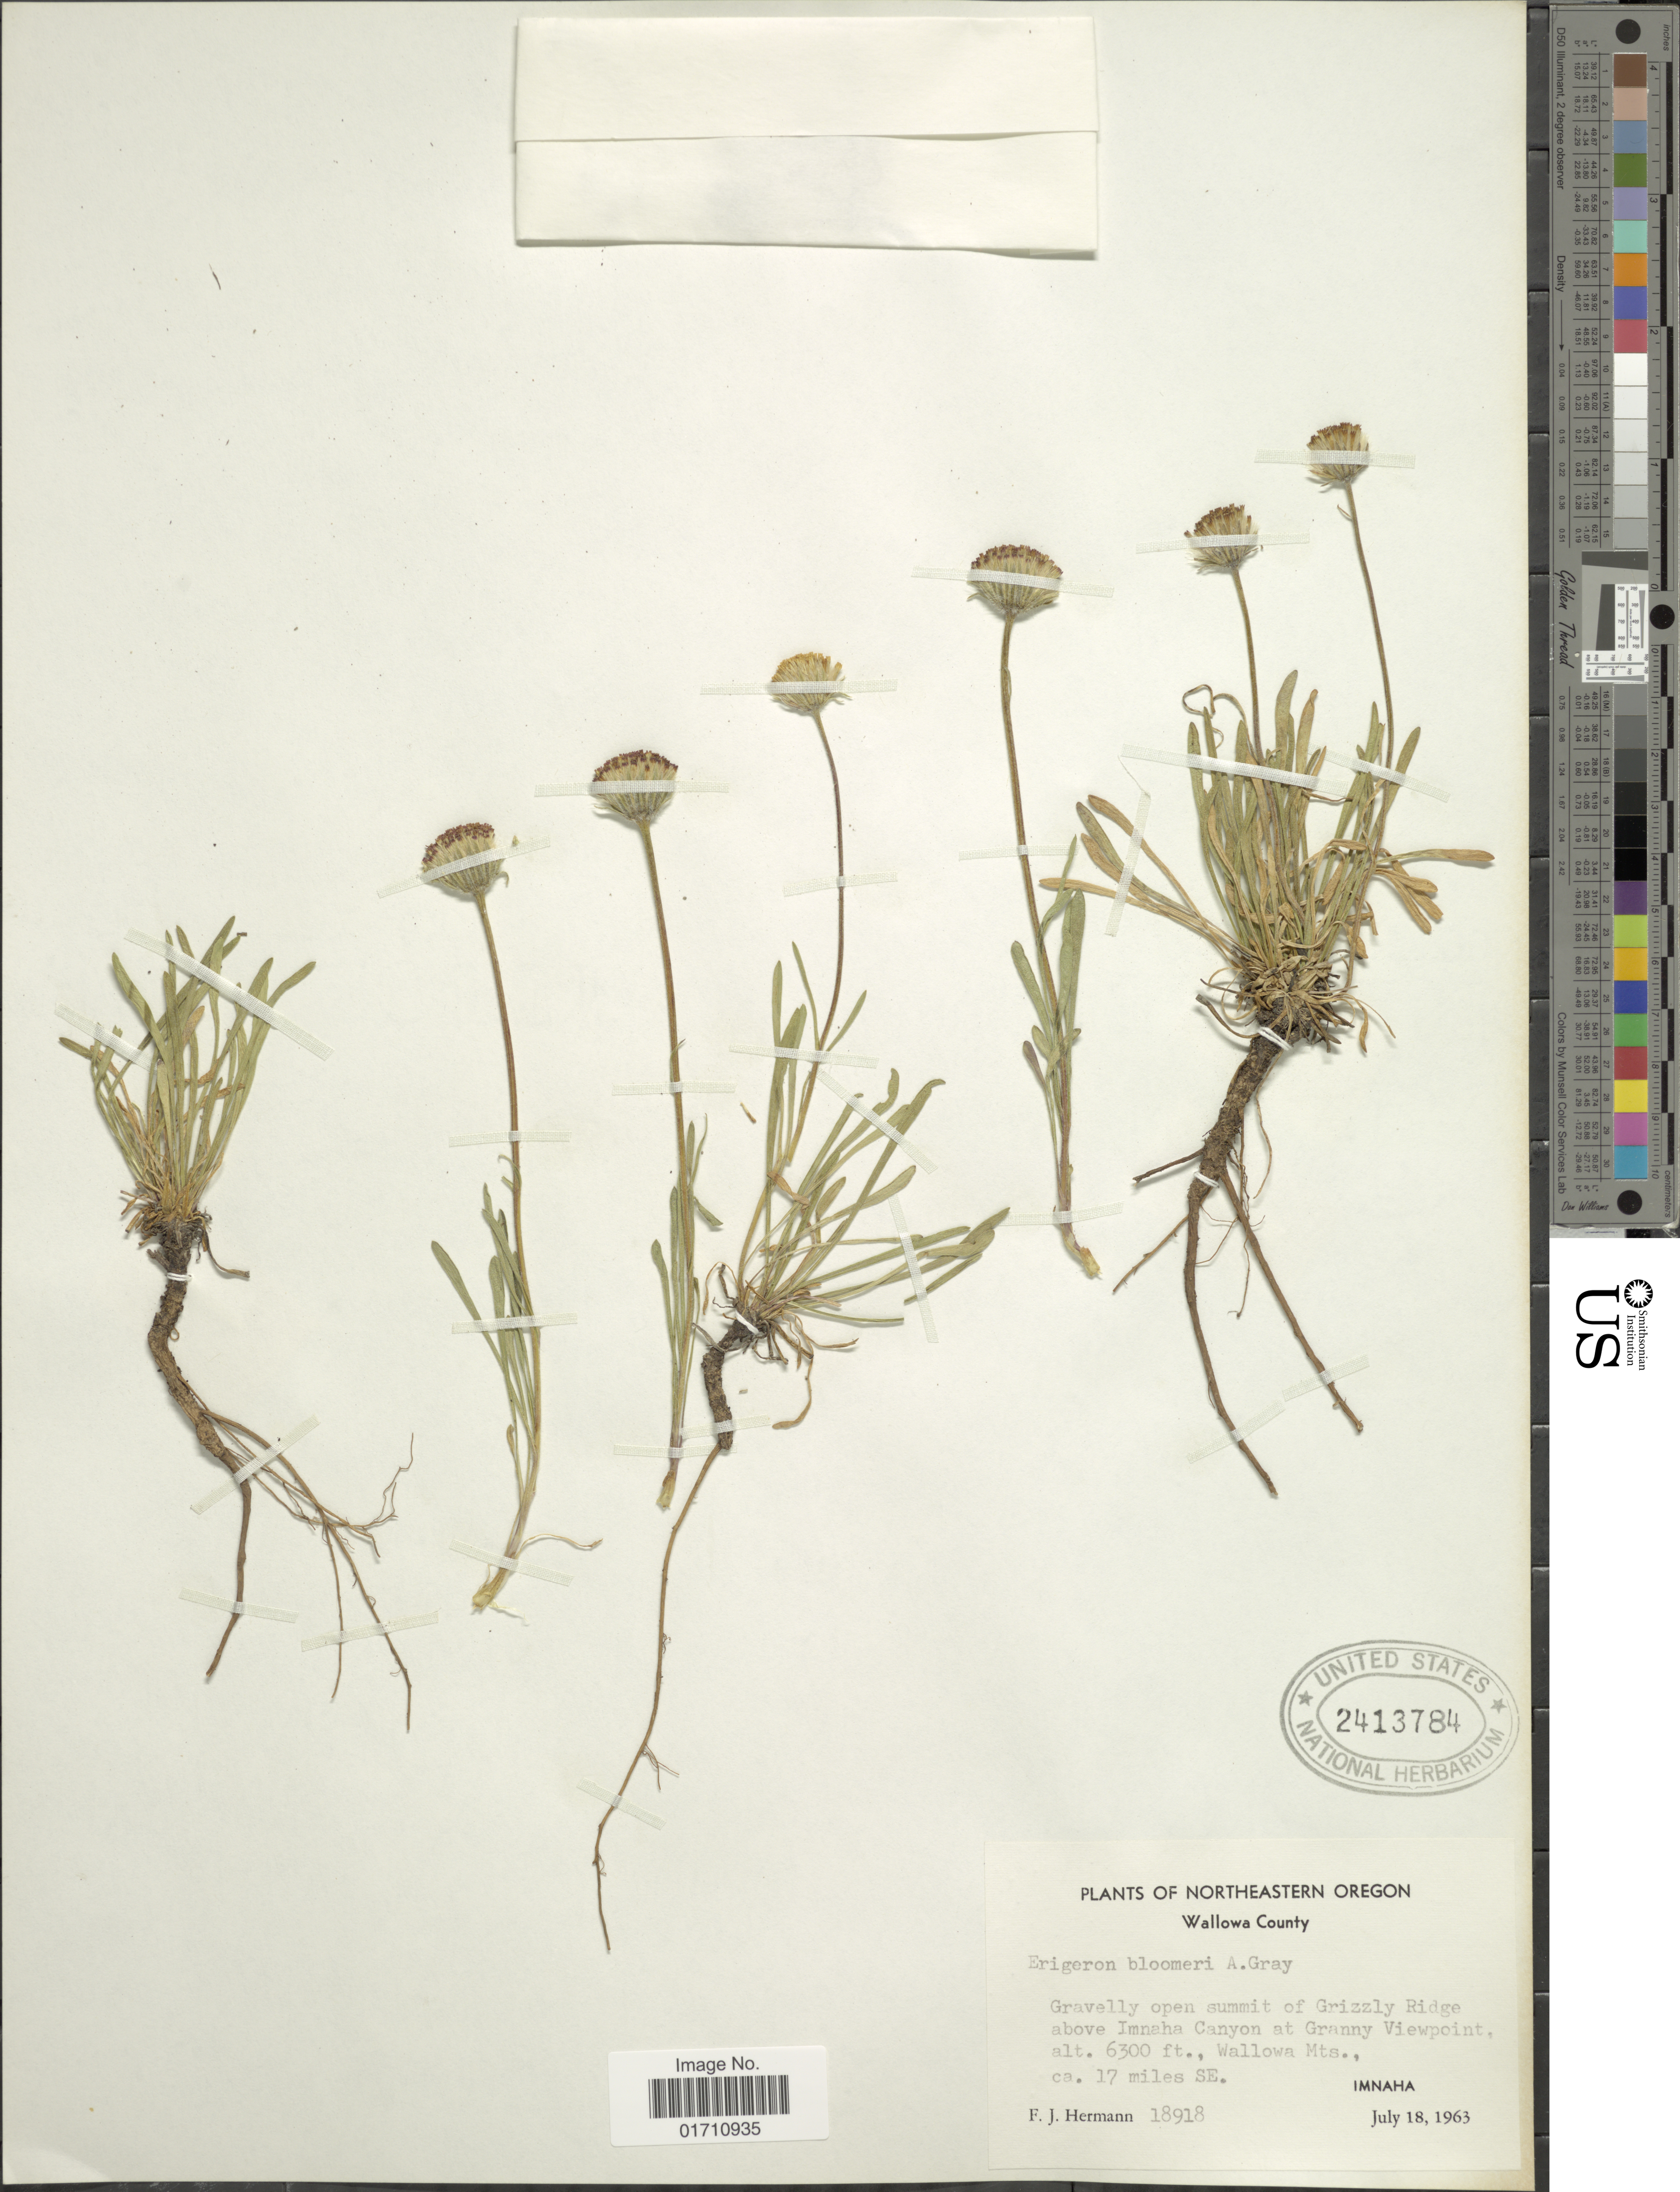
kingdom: Plantae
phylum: Tracheophyta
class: Magnoliopsida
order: Asterales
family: Asteraceae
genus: Erigeron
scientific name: Erigeron bloomeri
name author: A. Gray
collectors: F. J. Hermann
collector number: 18918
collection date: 1963-07-18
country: United States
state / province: Oregon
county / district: Wallowa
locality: Northeastern Oregon, Wallowa County, Gravelly open summit of Grizzly Ridge above Imnaha Canyon at Granny Viewpoint., Wallowa Mts., ca. 17 miles SE Imnaha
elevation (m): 1920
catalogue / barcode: US 2413784